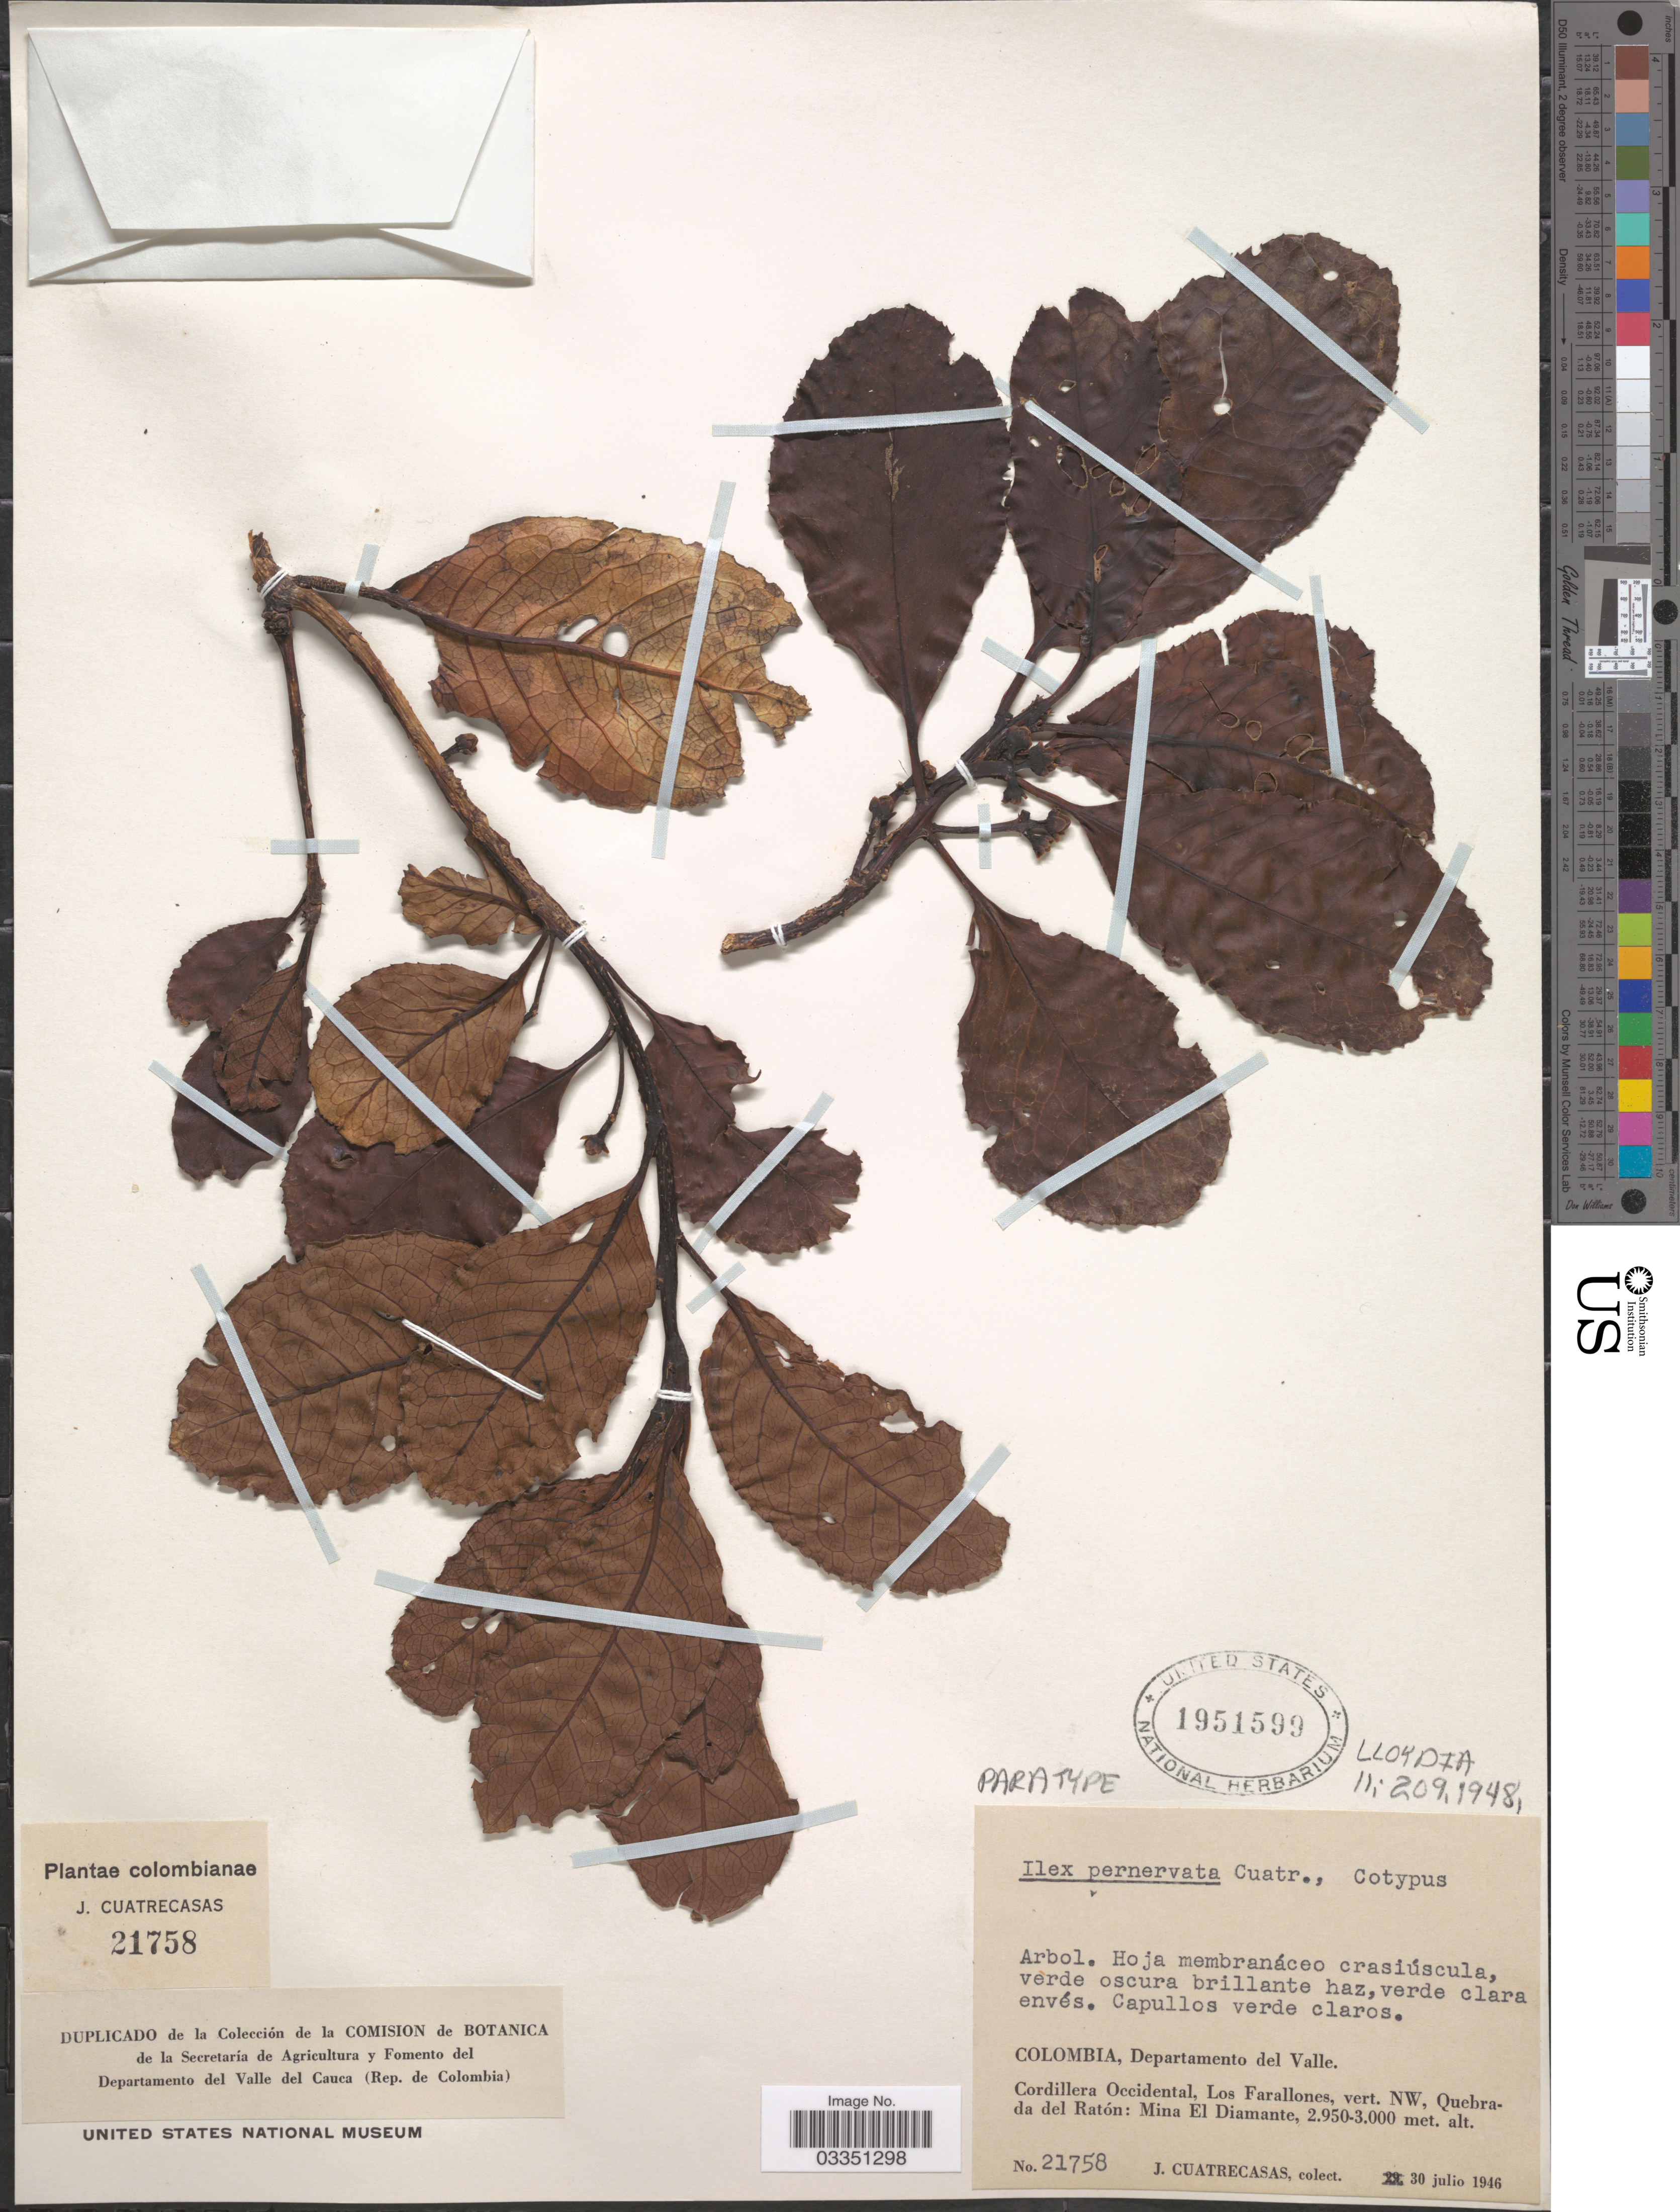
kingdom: Plantae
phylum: Tracheophyta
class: Magnoliopsida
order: Aquifoliales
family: Aquifoliaceae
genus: Ilex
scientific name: Ilex pernervata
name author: Cuatrec.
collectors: J. Cuatrecasas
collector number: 21758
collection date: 1946-07-30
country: Colombia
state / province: Valle del Cauca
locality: Departamento del Valle. Cordillera Occidental, Los Farallones, vert. NW, Quebrada del Ratón: Mina El Diamante.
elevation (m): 2950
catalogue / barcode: US 1951599